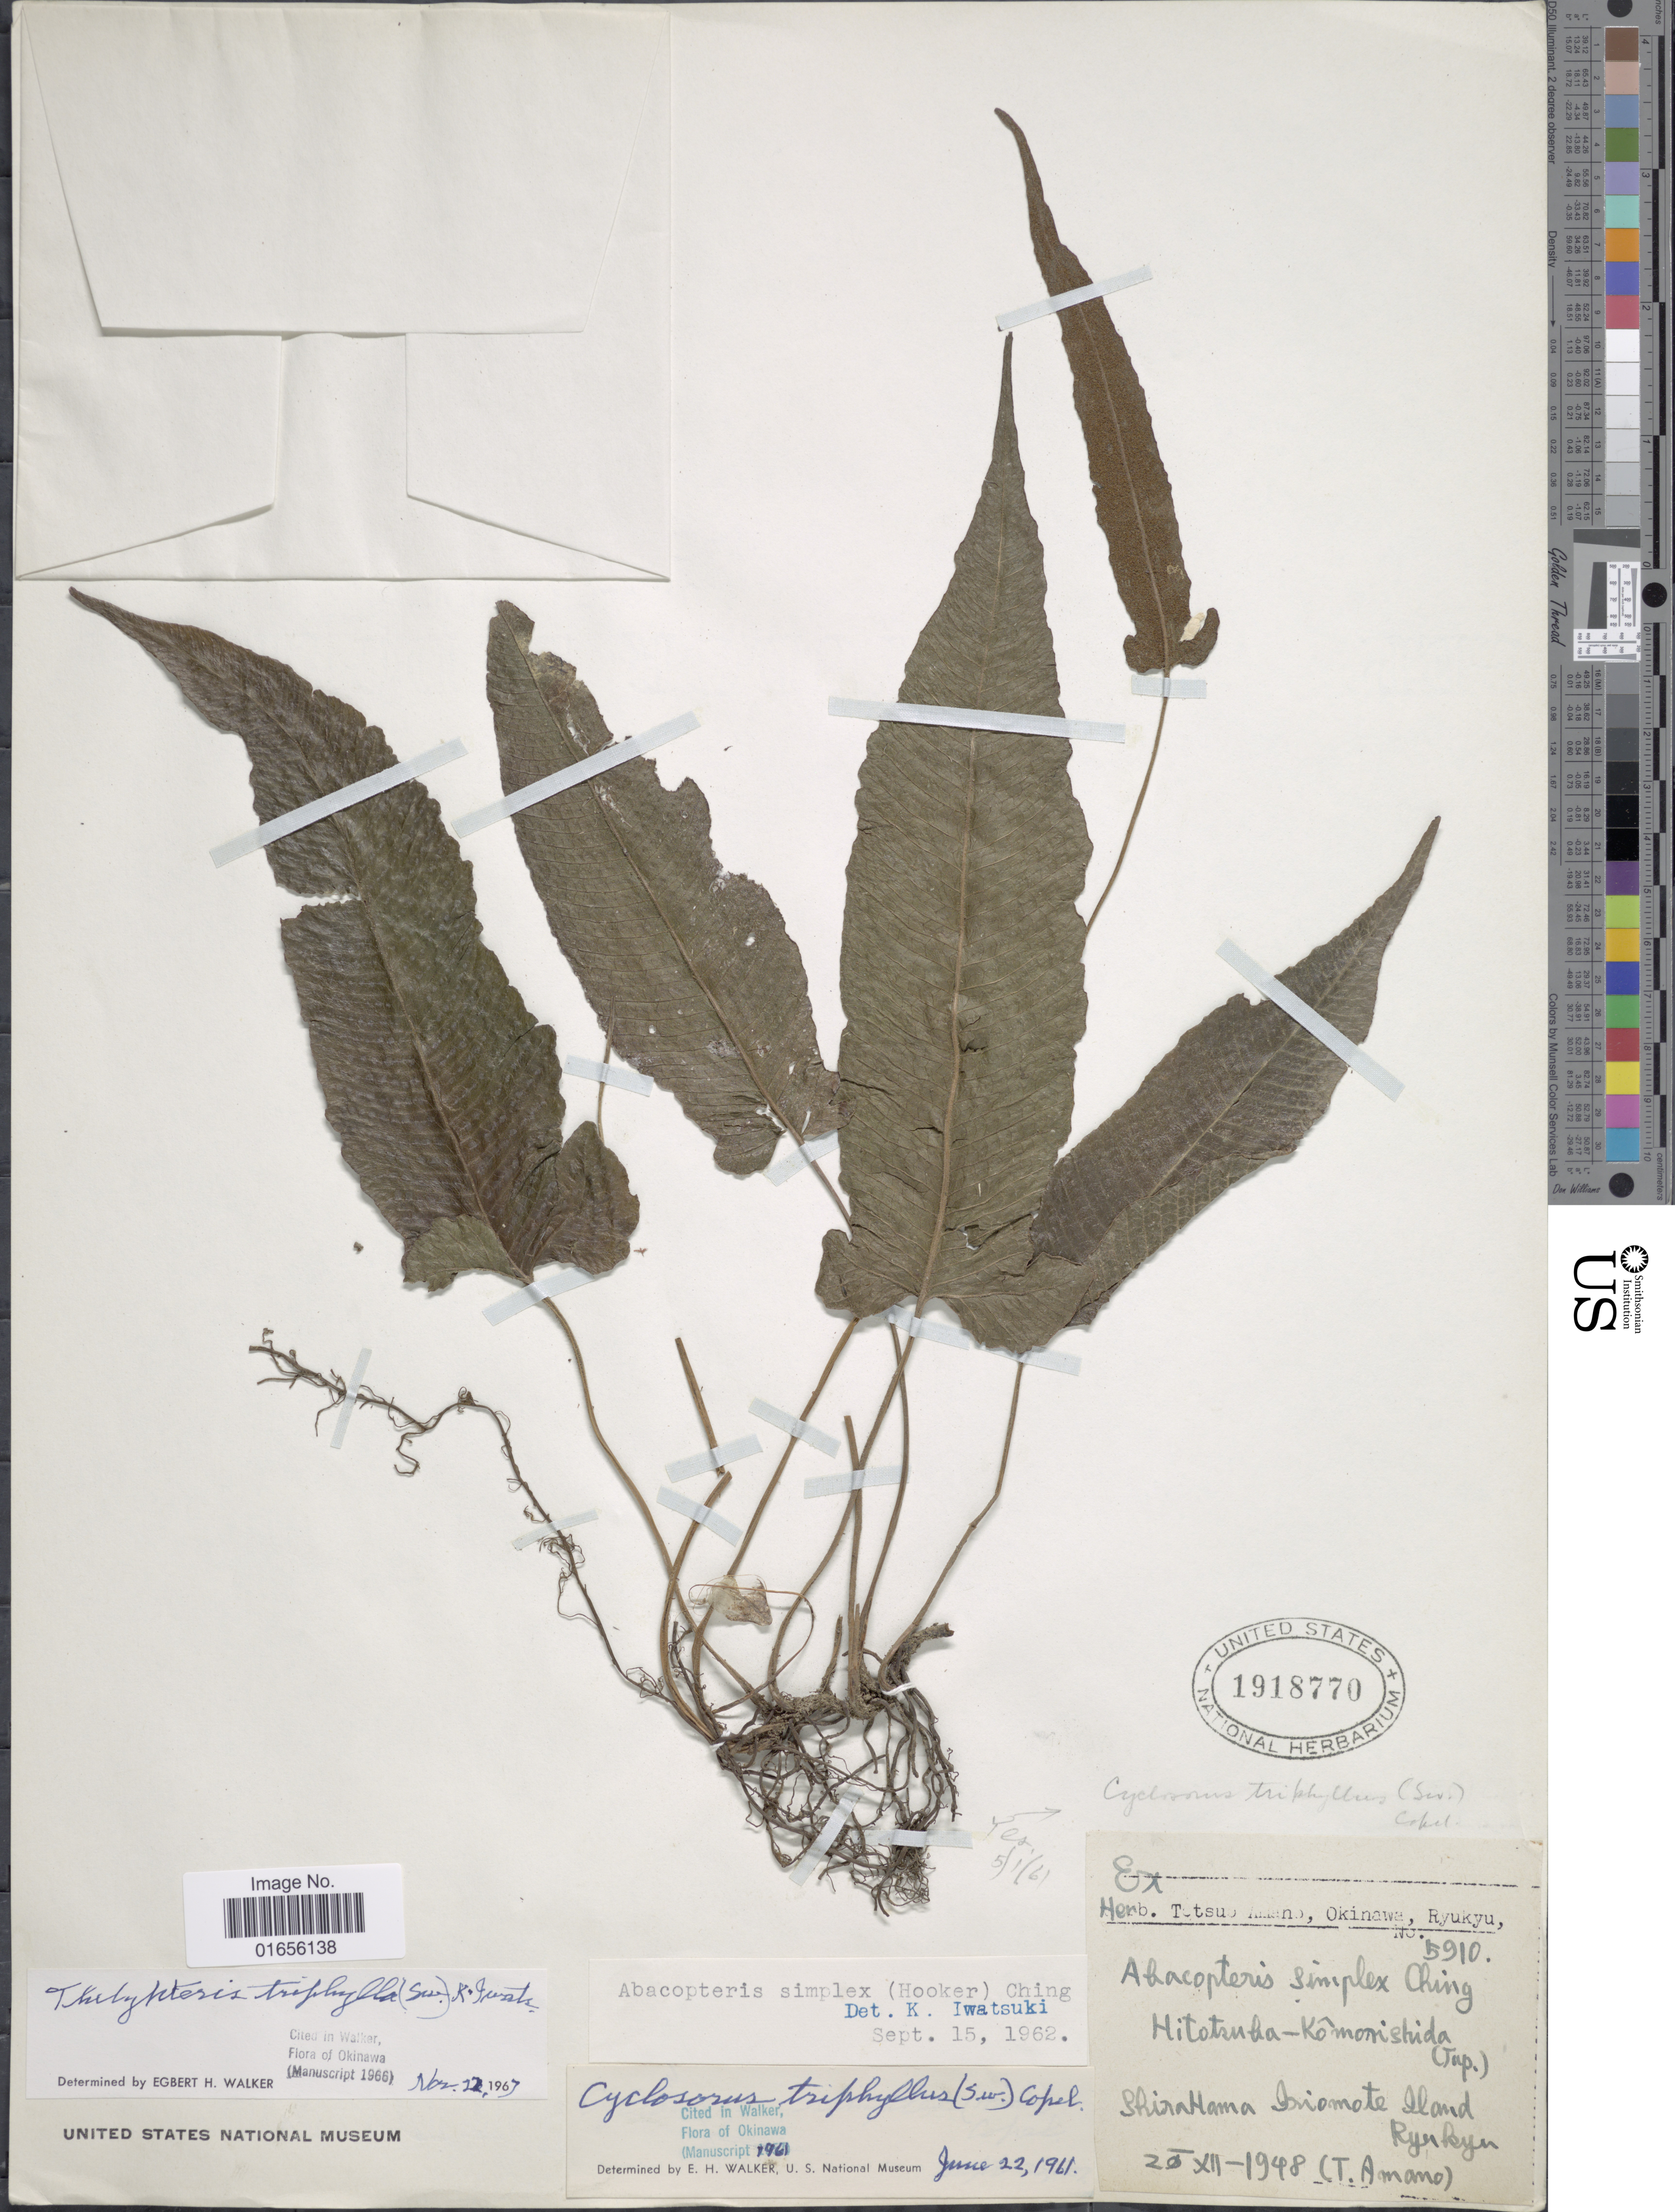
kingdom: Plantae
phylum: Tracheophyta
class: Polypodiopsida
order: Polypodiales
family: Thelypteridaceae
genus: Pronephrium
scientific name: Pronephrium triphyllum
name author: (Sw.) Holttum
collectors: T. Amano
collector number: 5910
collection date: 1948-12-20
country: Japan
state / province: Okinawa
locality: Okinawa, Ryukyu, Shirahama, Iriomote Island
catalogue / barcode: US 1918770